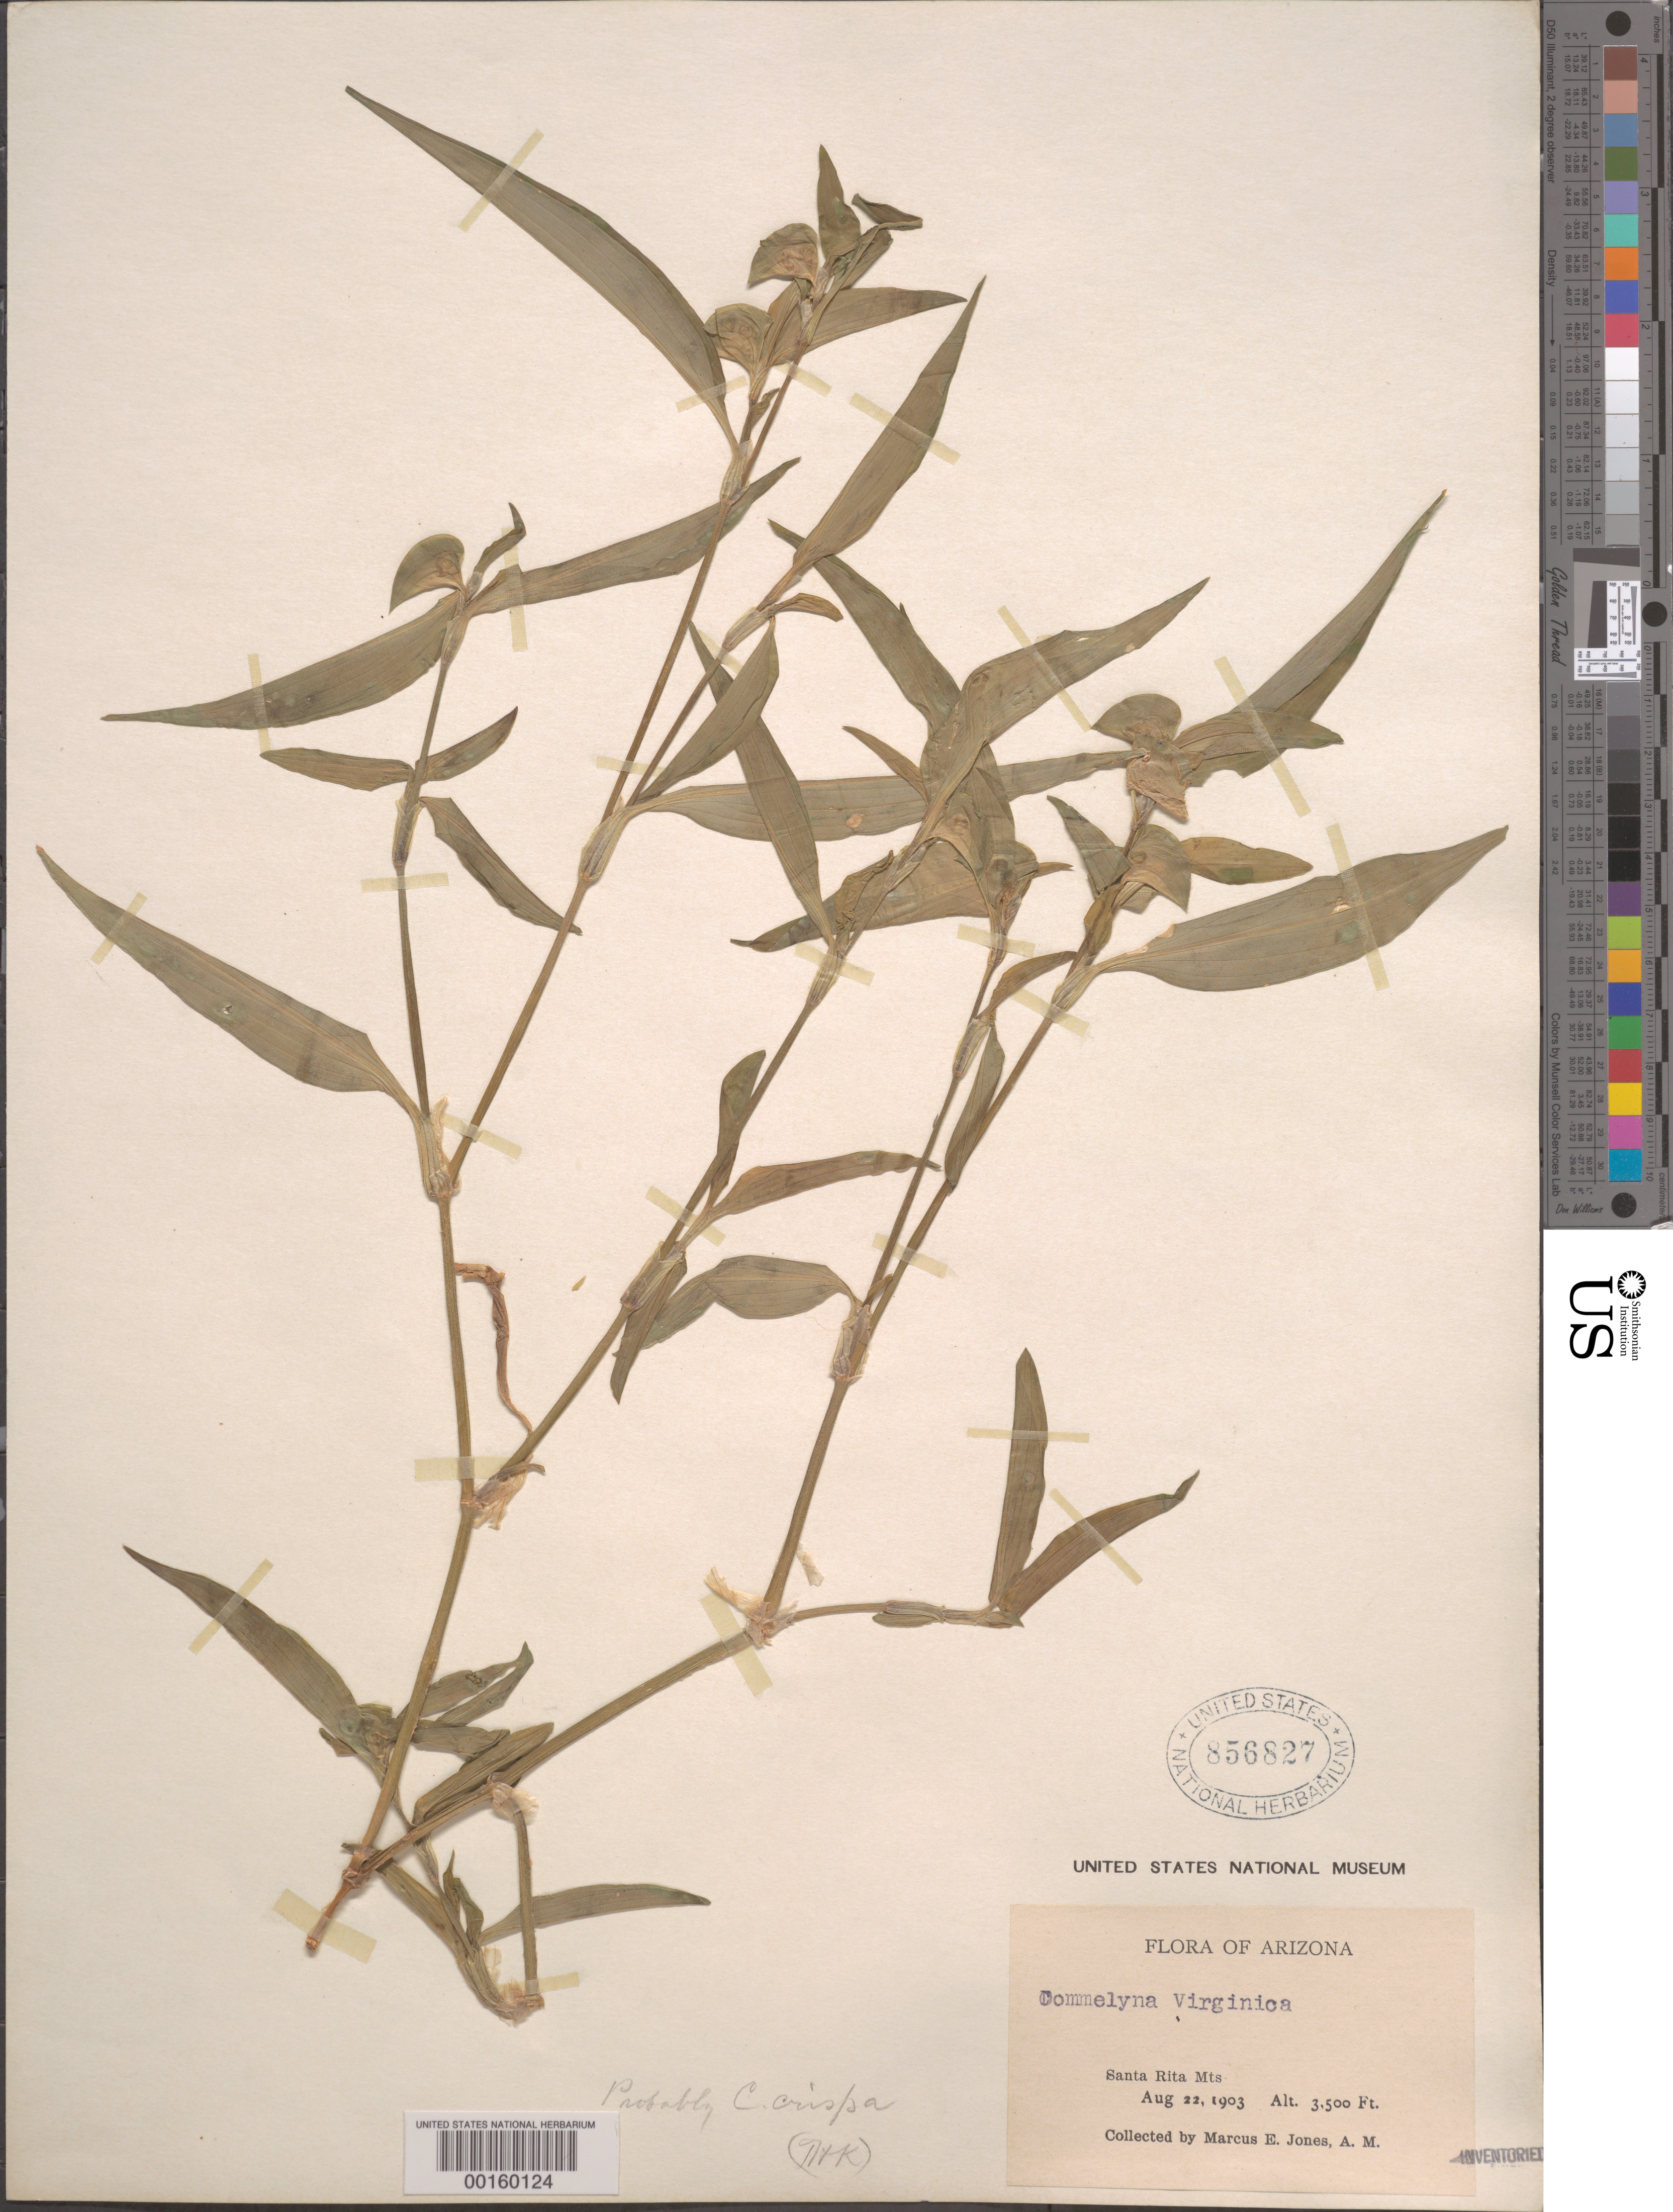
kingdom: Plantae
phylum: Tracheophyta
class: Liliopsida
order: Commelinales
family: Commelinaceae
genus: Commelina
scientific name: Commelina erecta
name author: L.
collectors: M. E. Jones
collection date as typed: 22 Aug 1903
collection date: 1903-08-22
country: United States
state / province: Arizona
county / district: Pima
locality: Santa rita mts.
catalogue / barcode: US 856827